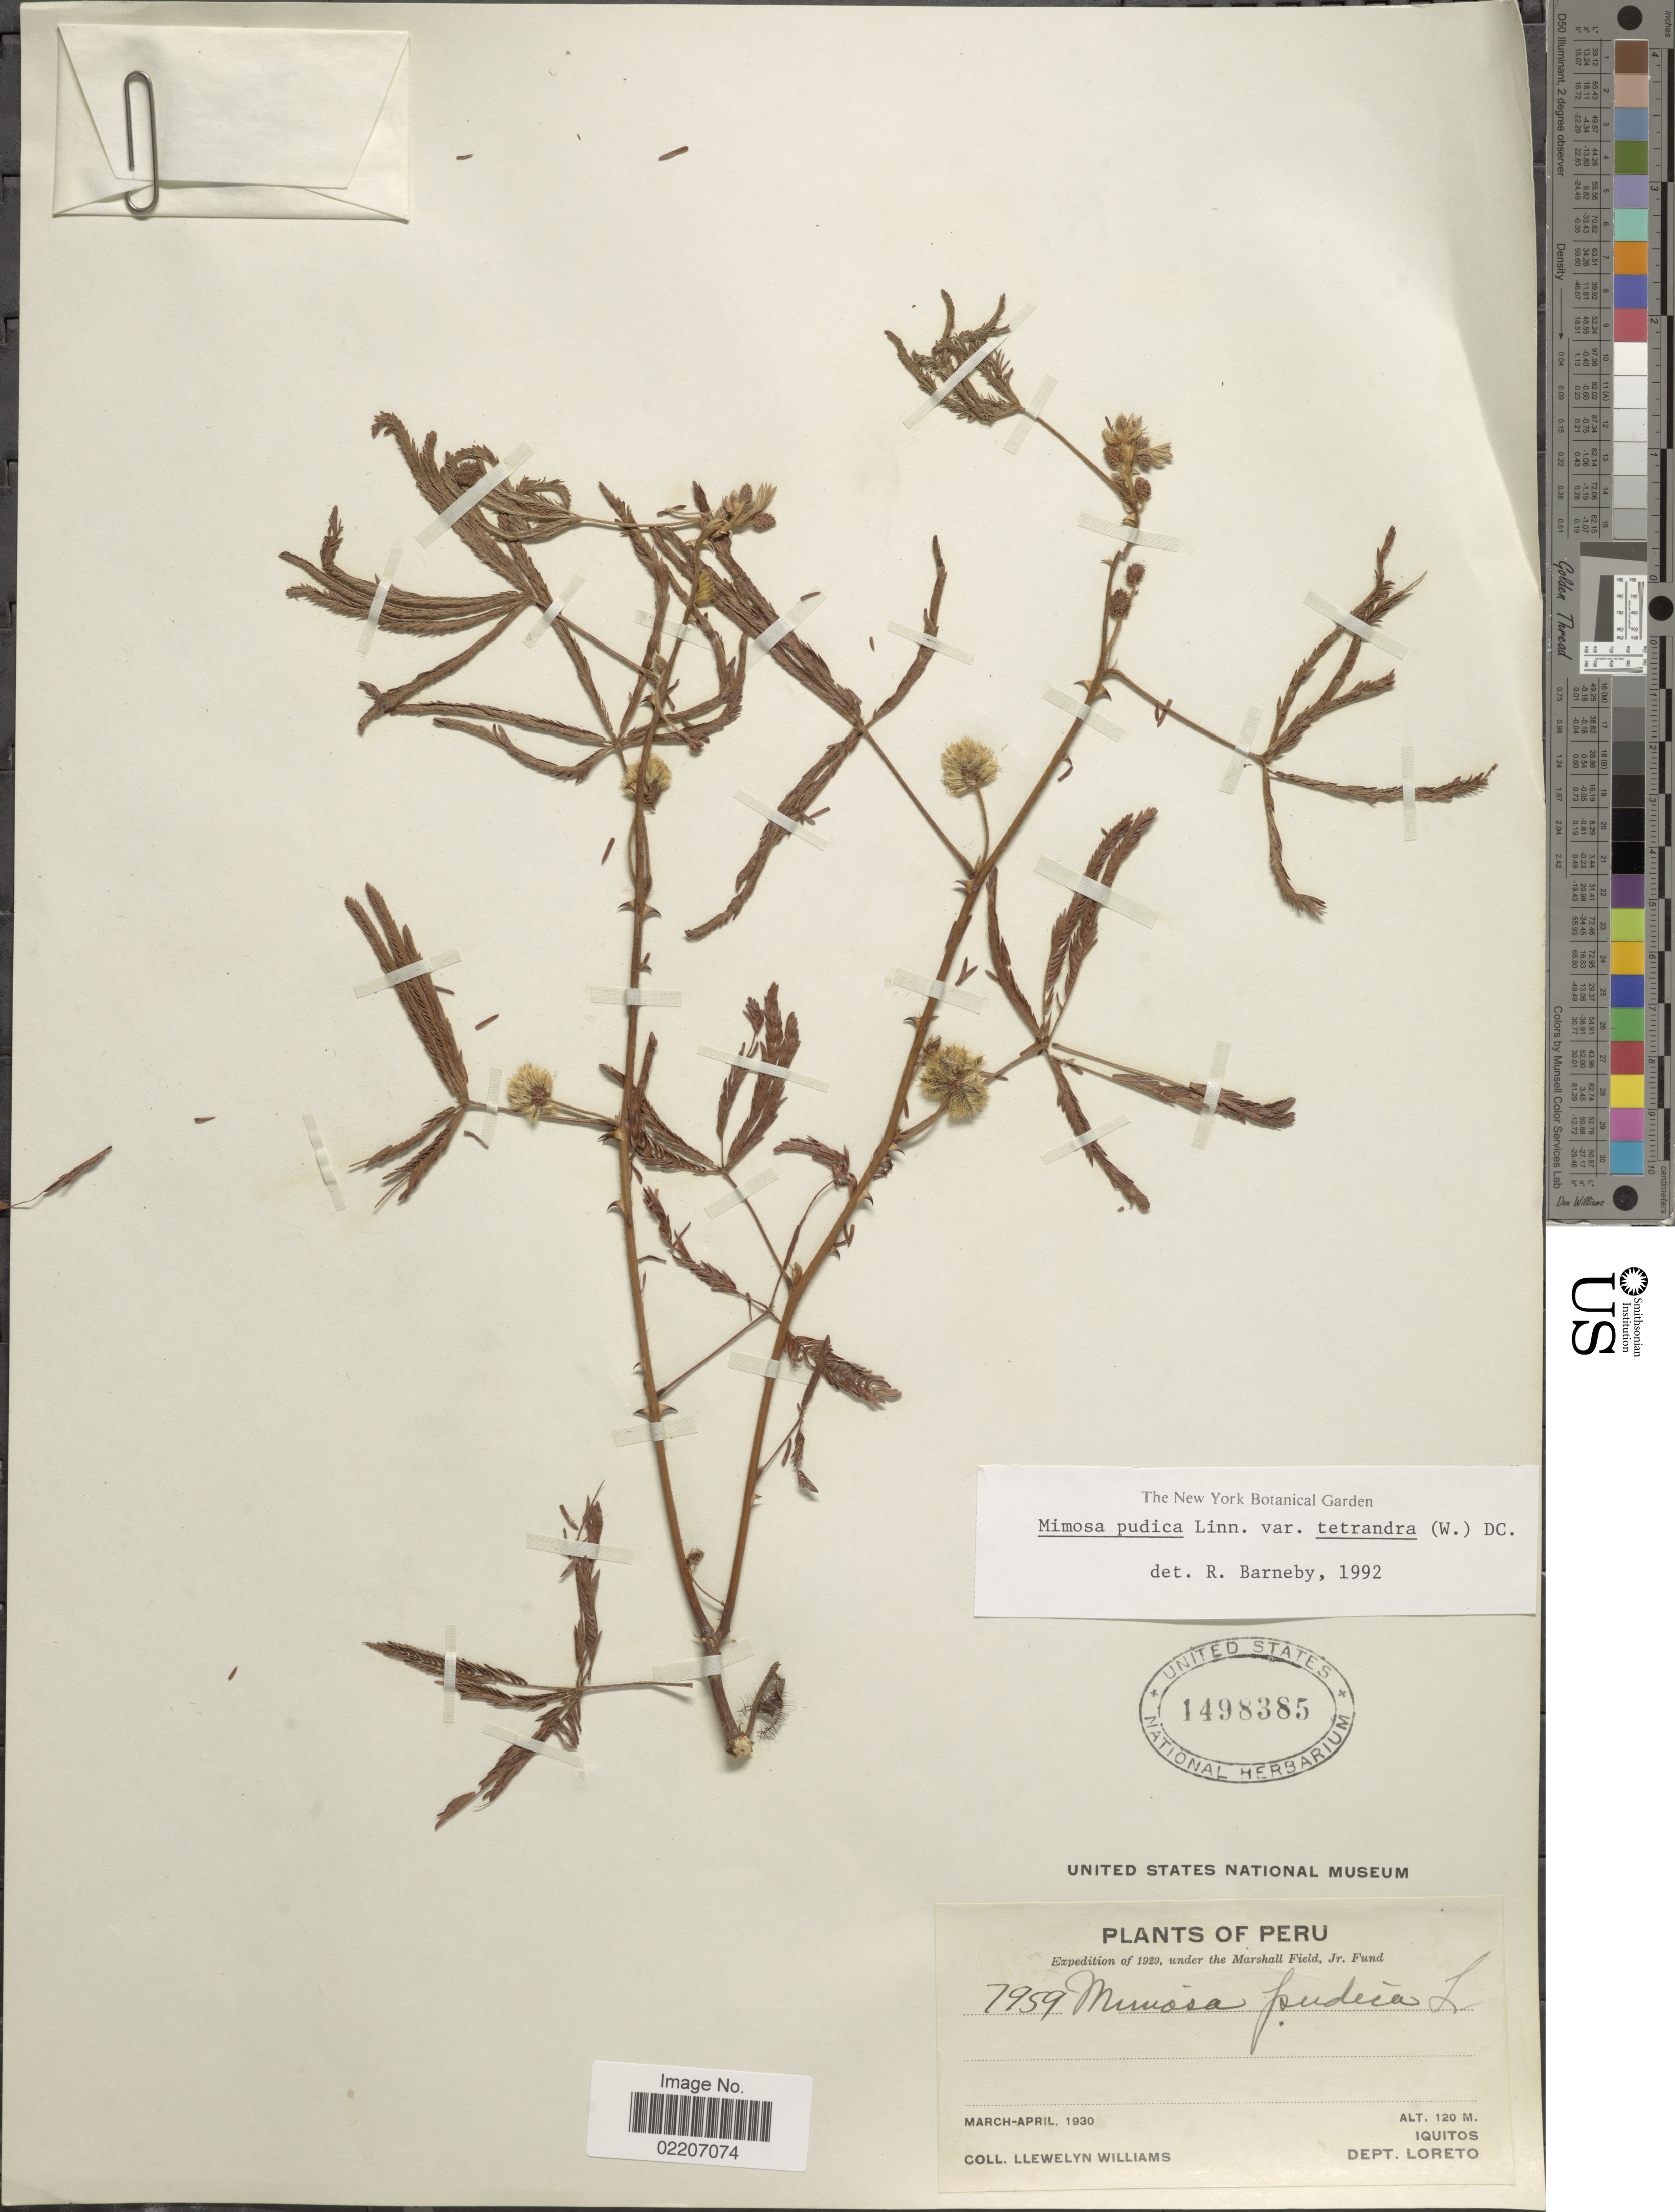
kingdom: Plantae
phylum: Tracheophyta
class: Magnoliopsida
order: Fabales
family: Fabaceae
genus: Mimosa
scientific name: Mimosa pudica var. tetrandra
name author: L.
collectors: Ll. Williams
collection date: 1930-03/1930-04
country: Peru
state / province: Loreto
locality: Iquitos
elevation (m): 120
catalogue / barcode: US 1498385